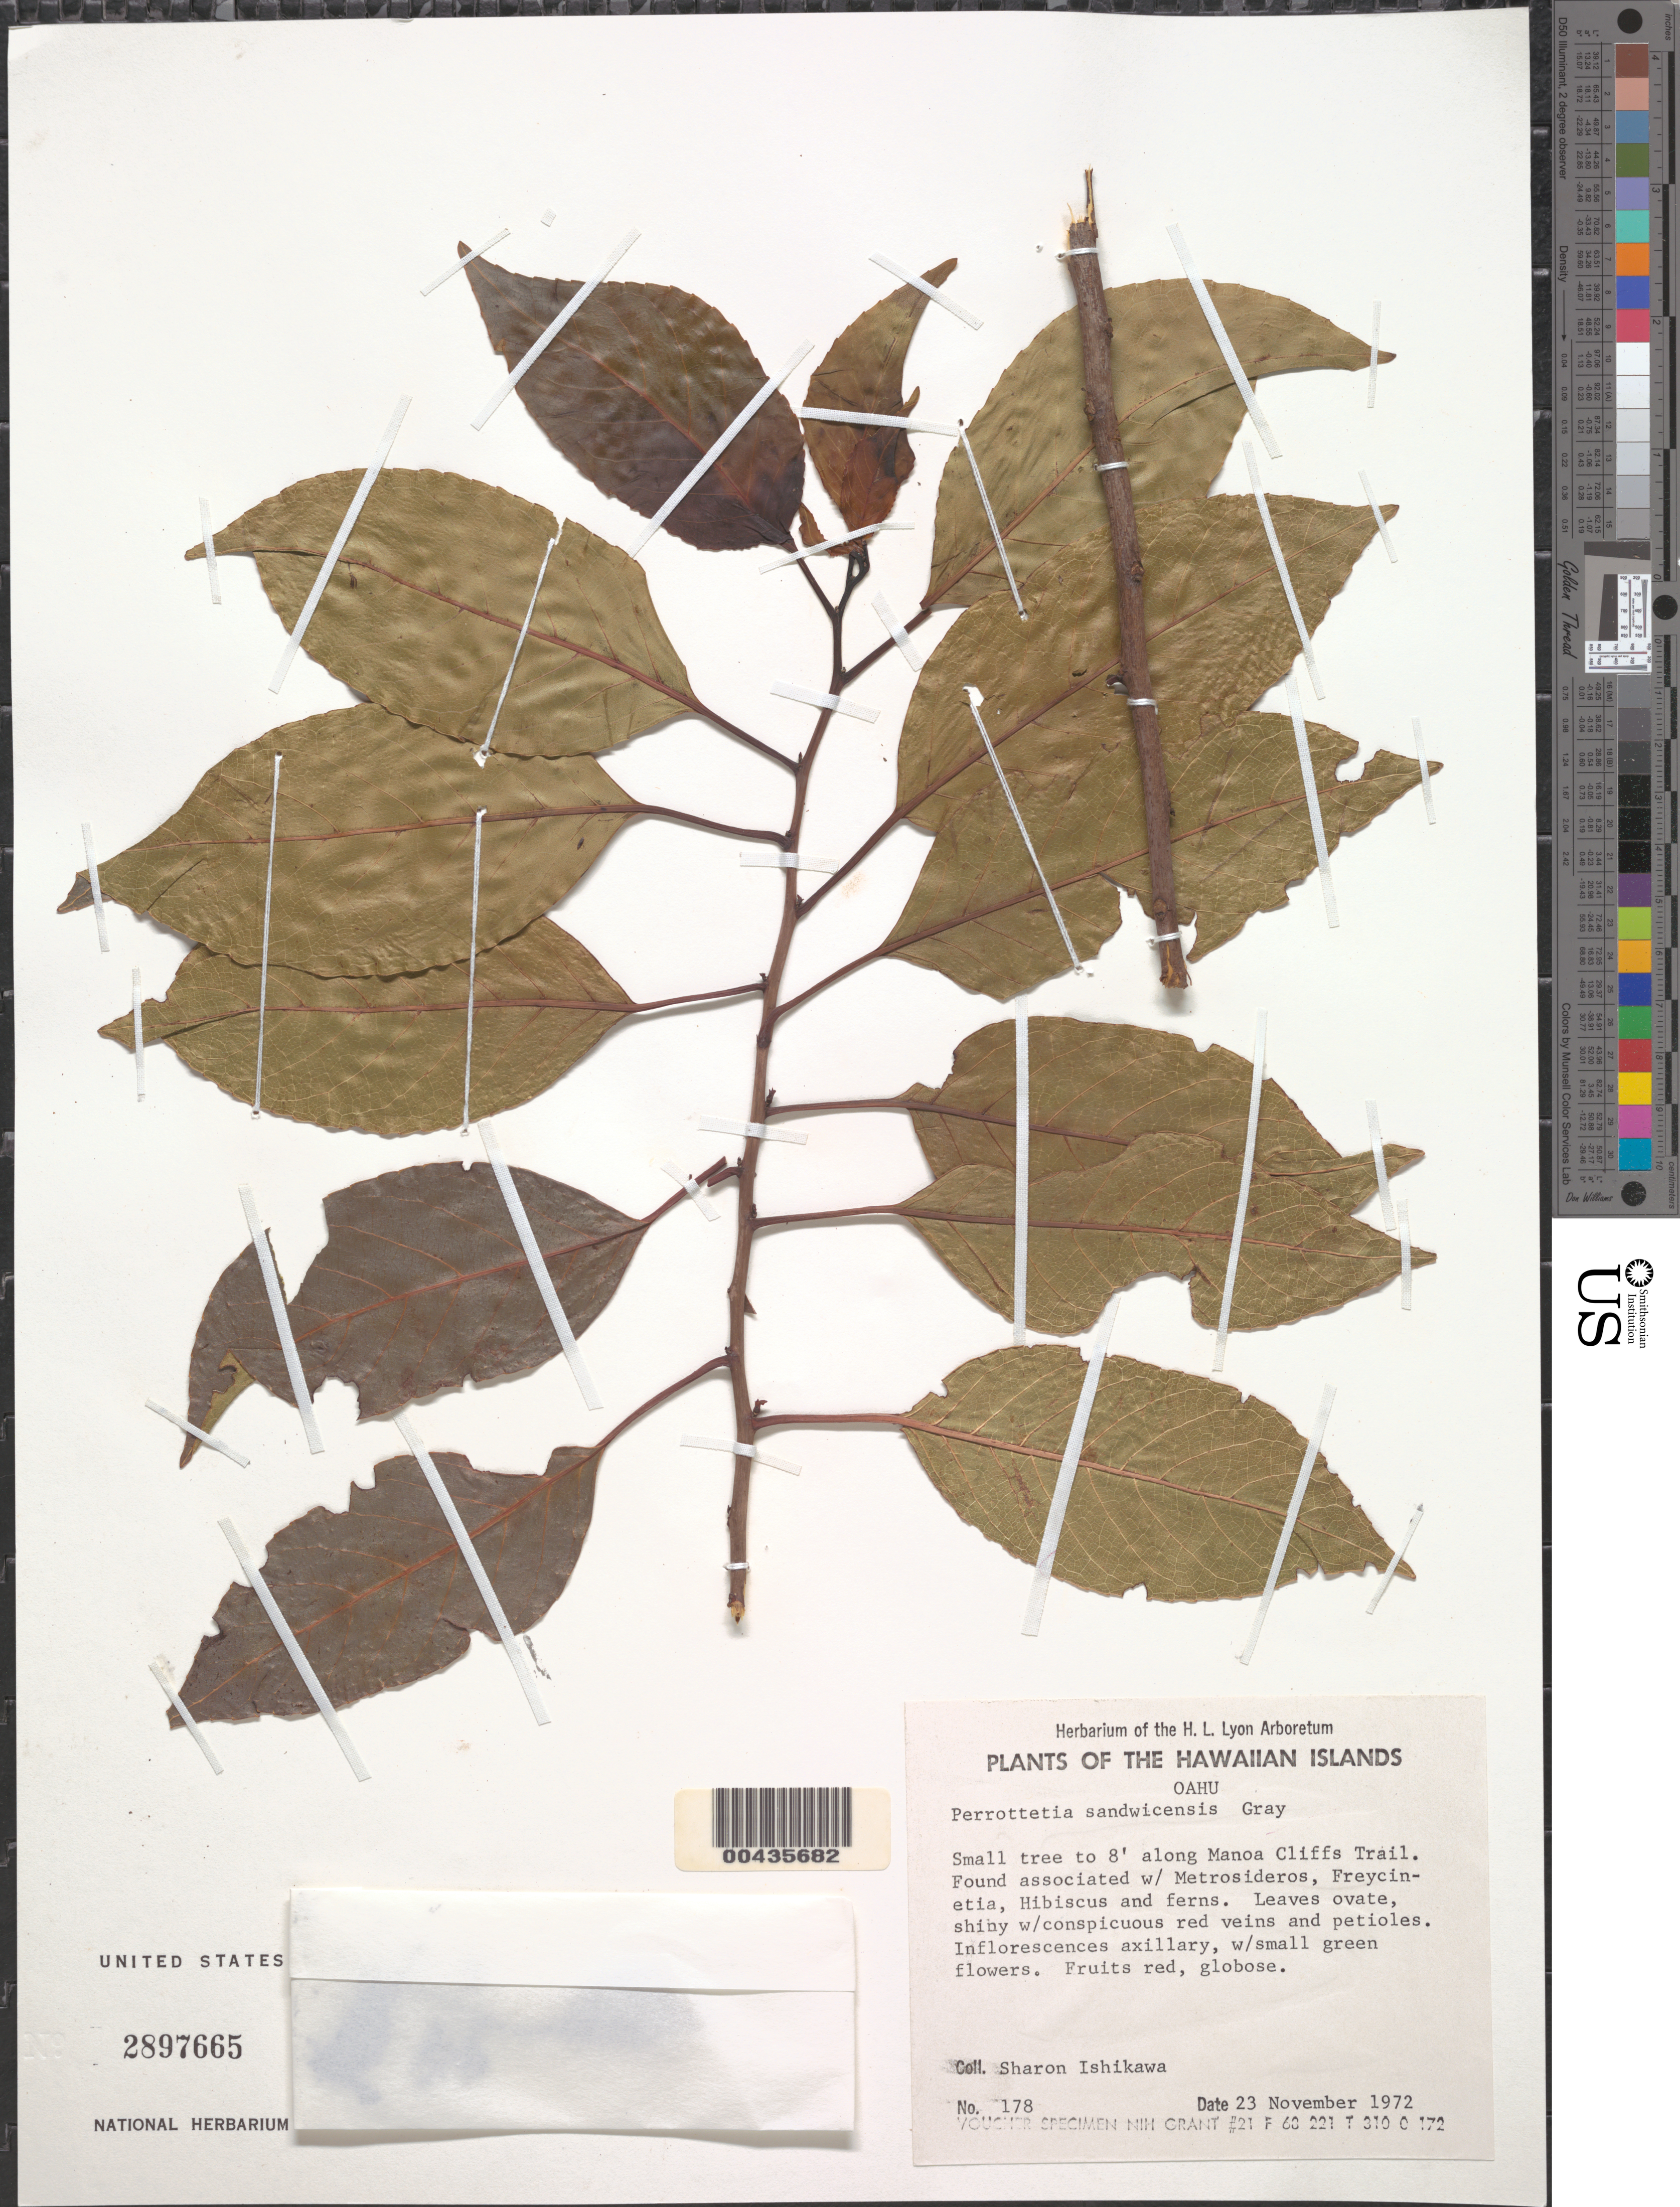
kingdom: Plantae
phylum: Tracheophyta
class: Magnoliopsida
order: Huerteales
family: Dipentodontaceae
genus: Perrottetia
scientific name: Perrottetia sandwicensis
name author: A. Gray in Wilkes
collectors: S. S. Ishikawa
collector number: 178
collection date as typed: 23 Nov 1972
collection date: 1972-11-23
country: United States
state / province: Hawaii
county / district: Honolulu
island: Oahu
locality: Along Manoa Cliffs Trail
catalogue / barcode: US 2897665